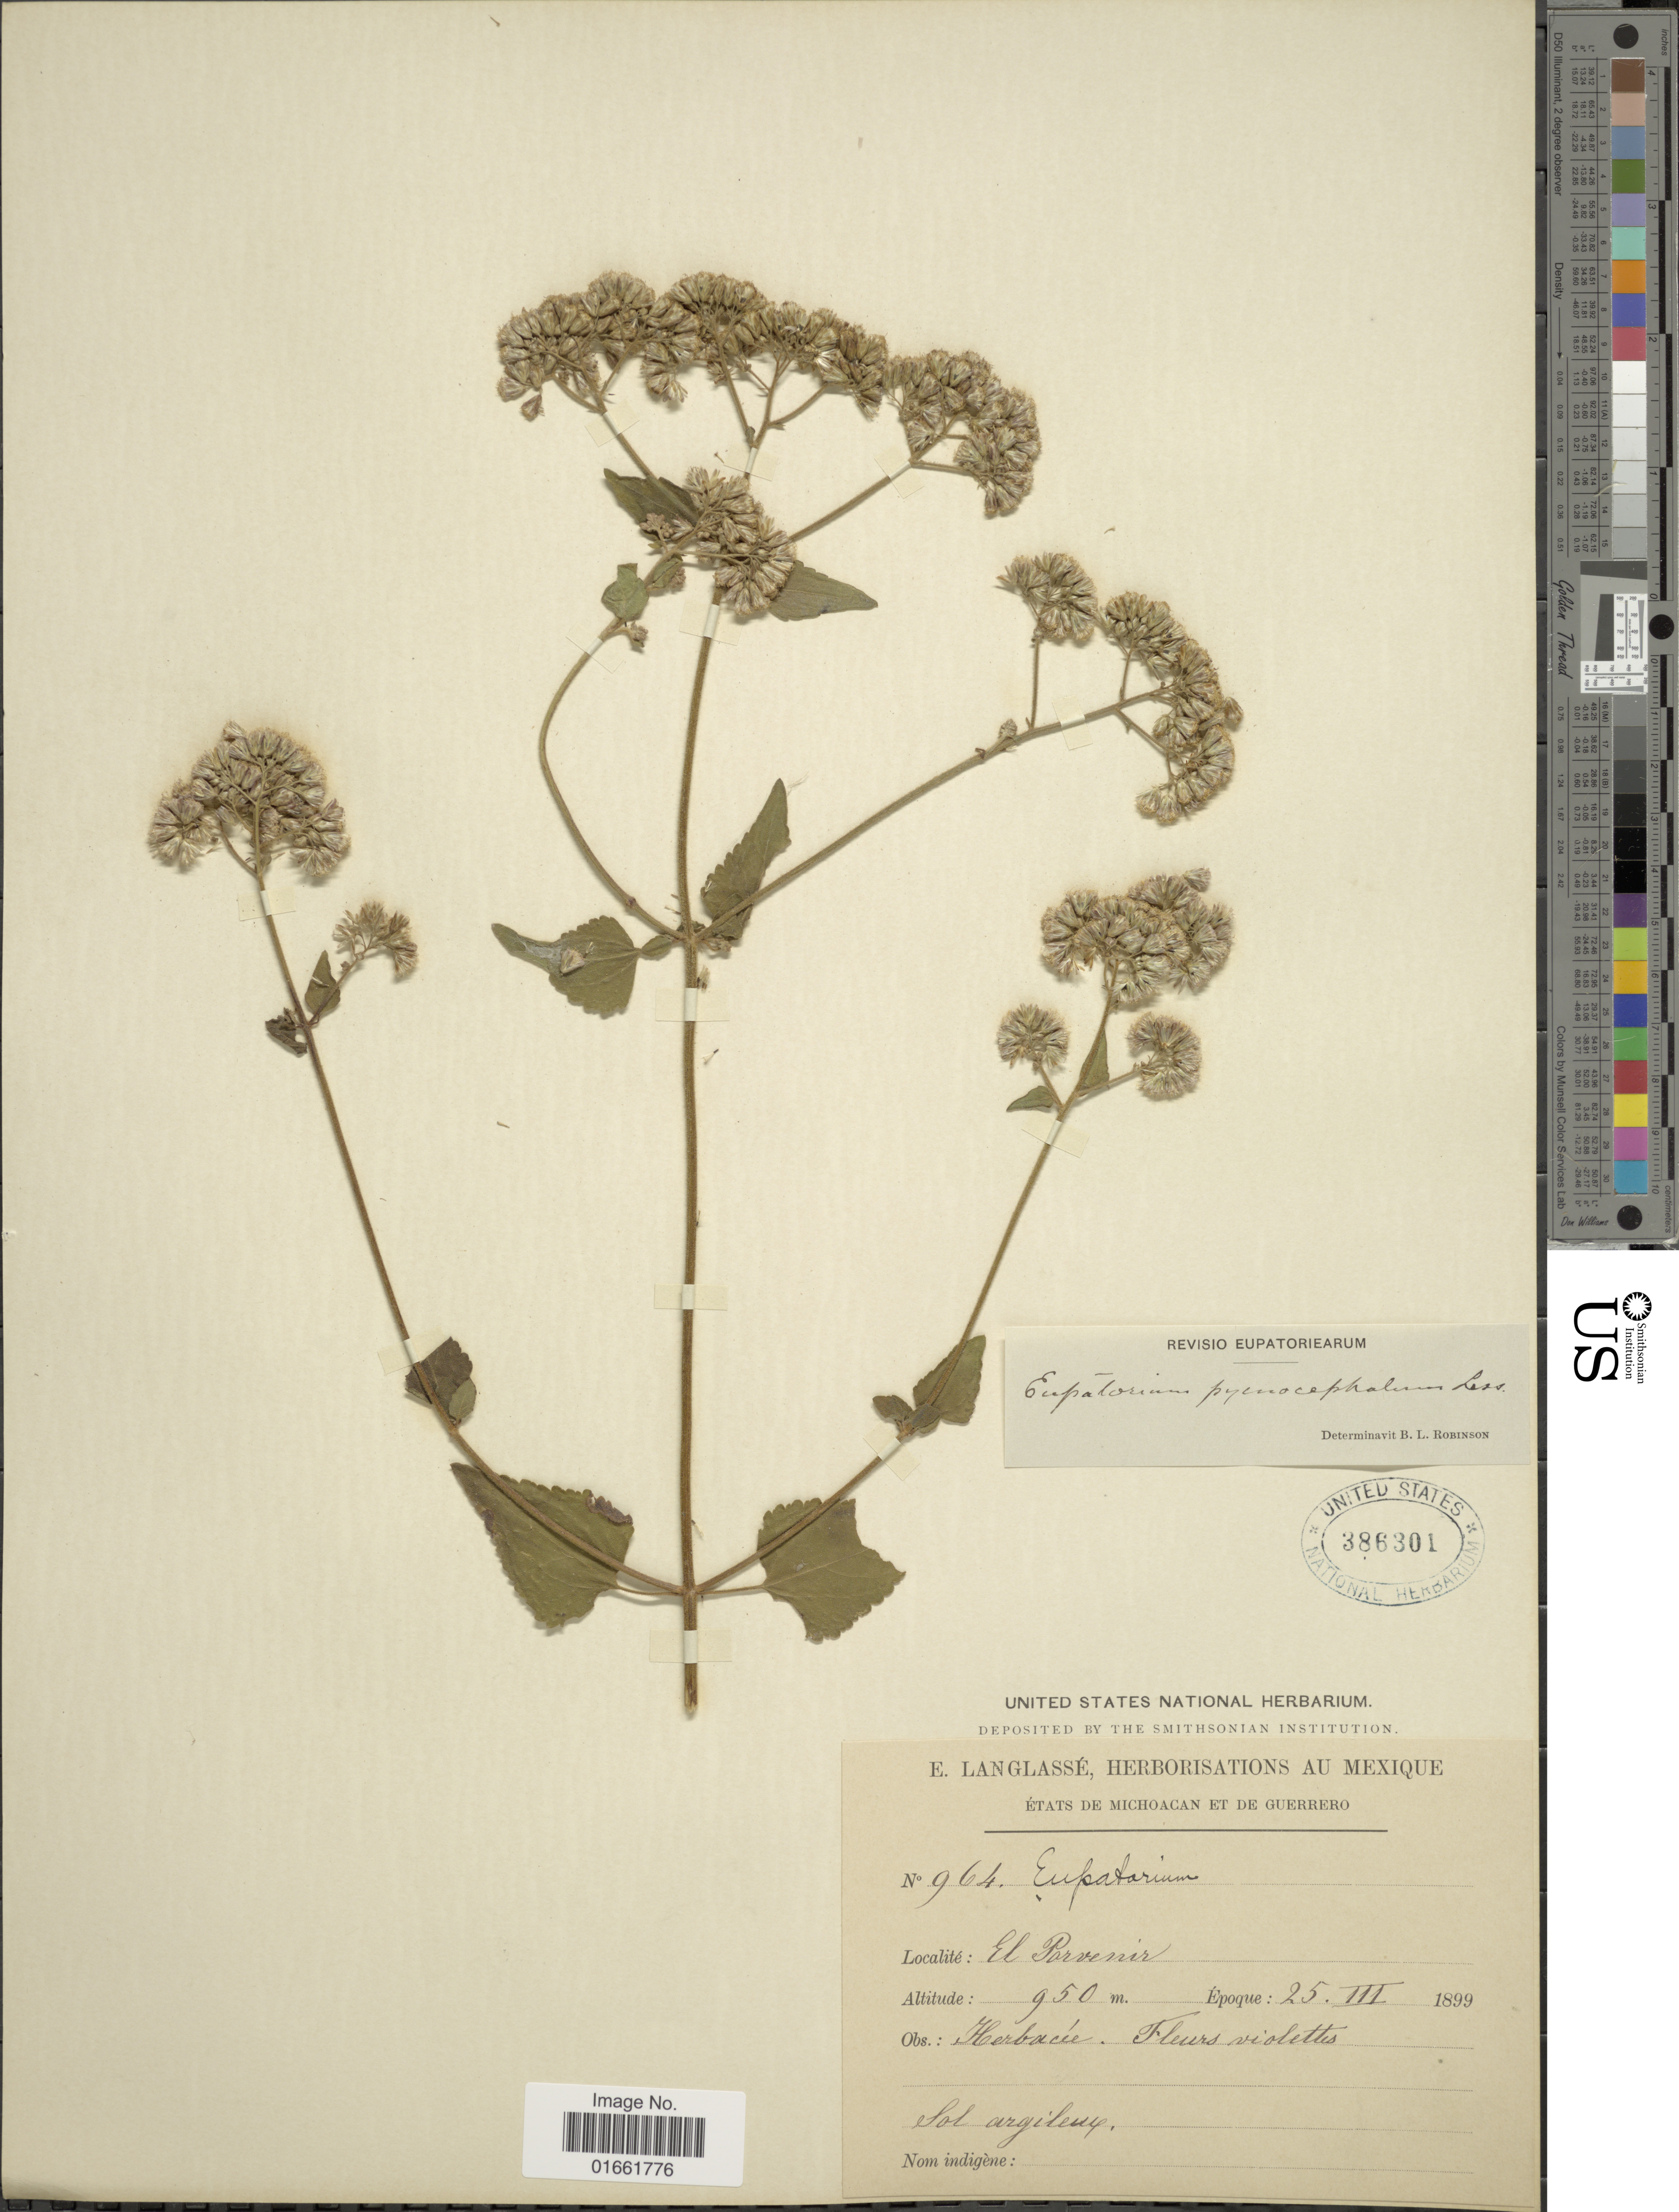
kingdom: Plantae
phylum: Tracheophyta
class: Magnoliopsida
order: Asterales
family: Asteraceae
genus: Fleischmannia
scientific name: Fleischmannia pratensis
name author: (Klatt) R.M. King & H. Rob.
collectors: E. Langlassé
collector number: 964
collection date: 1899-03-25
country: Mexico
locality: Etats de Michoacan et de Guerrero. El Porvenir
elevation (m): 950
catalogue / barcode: US 386301